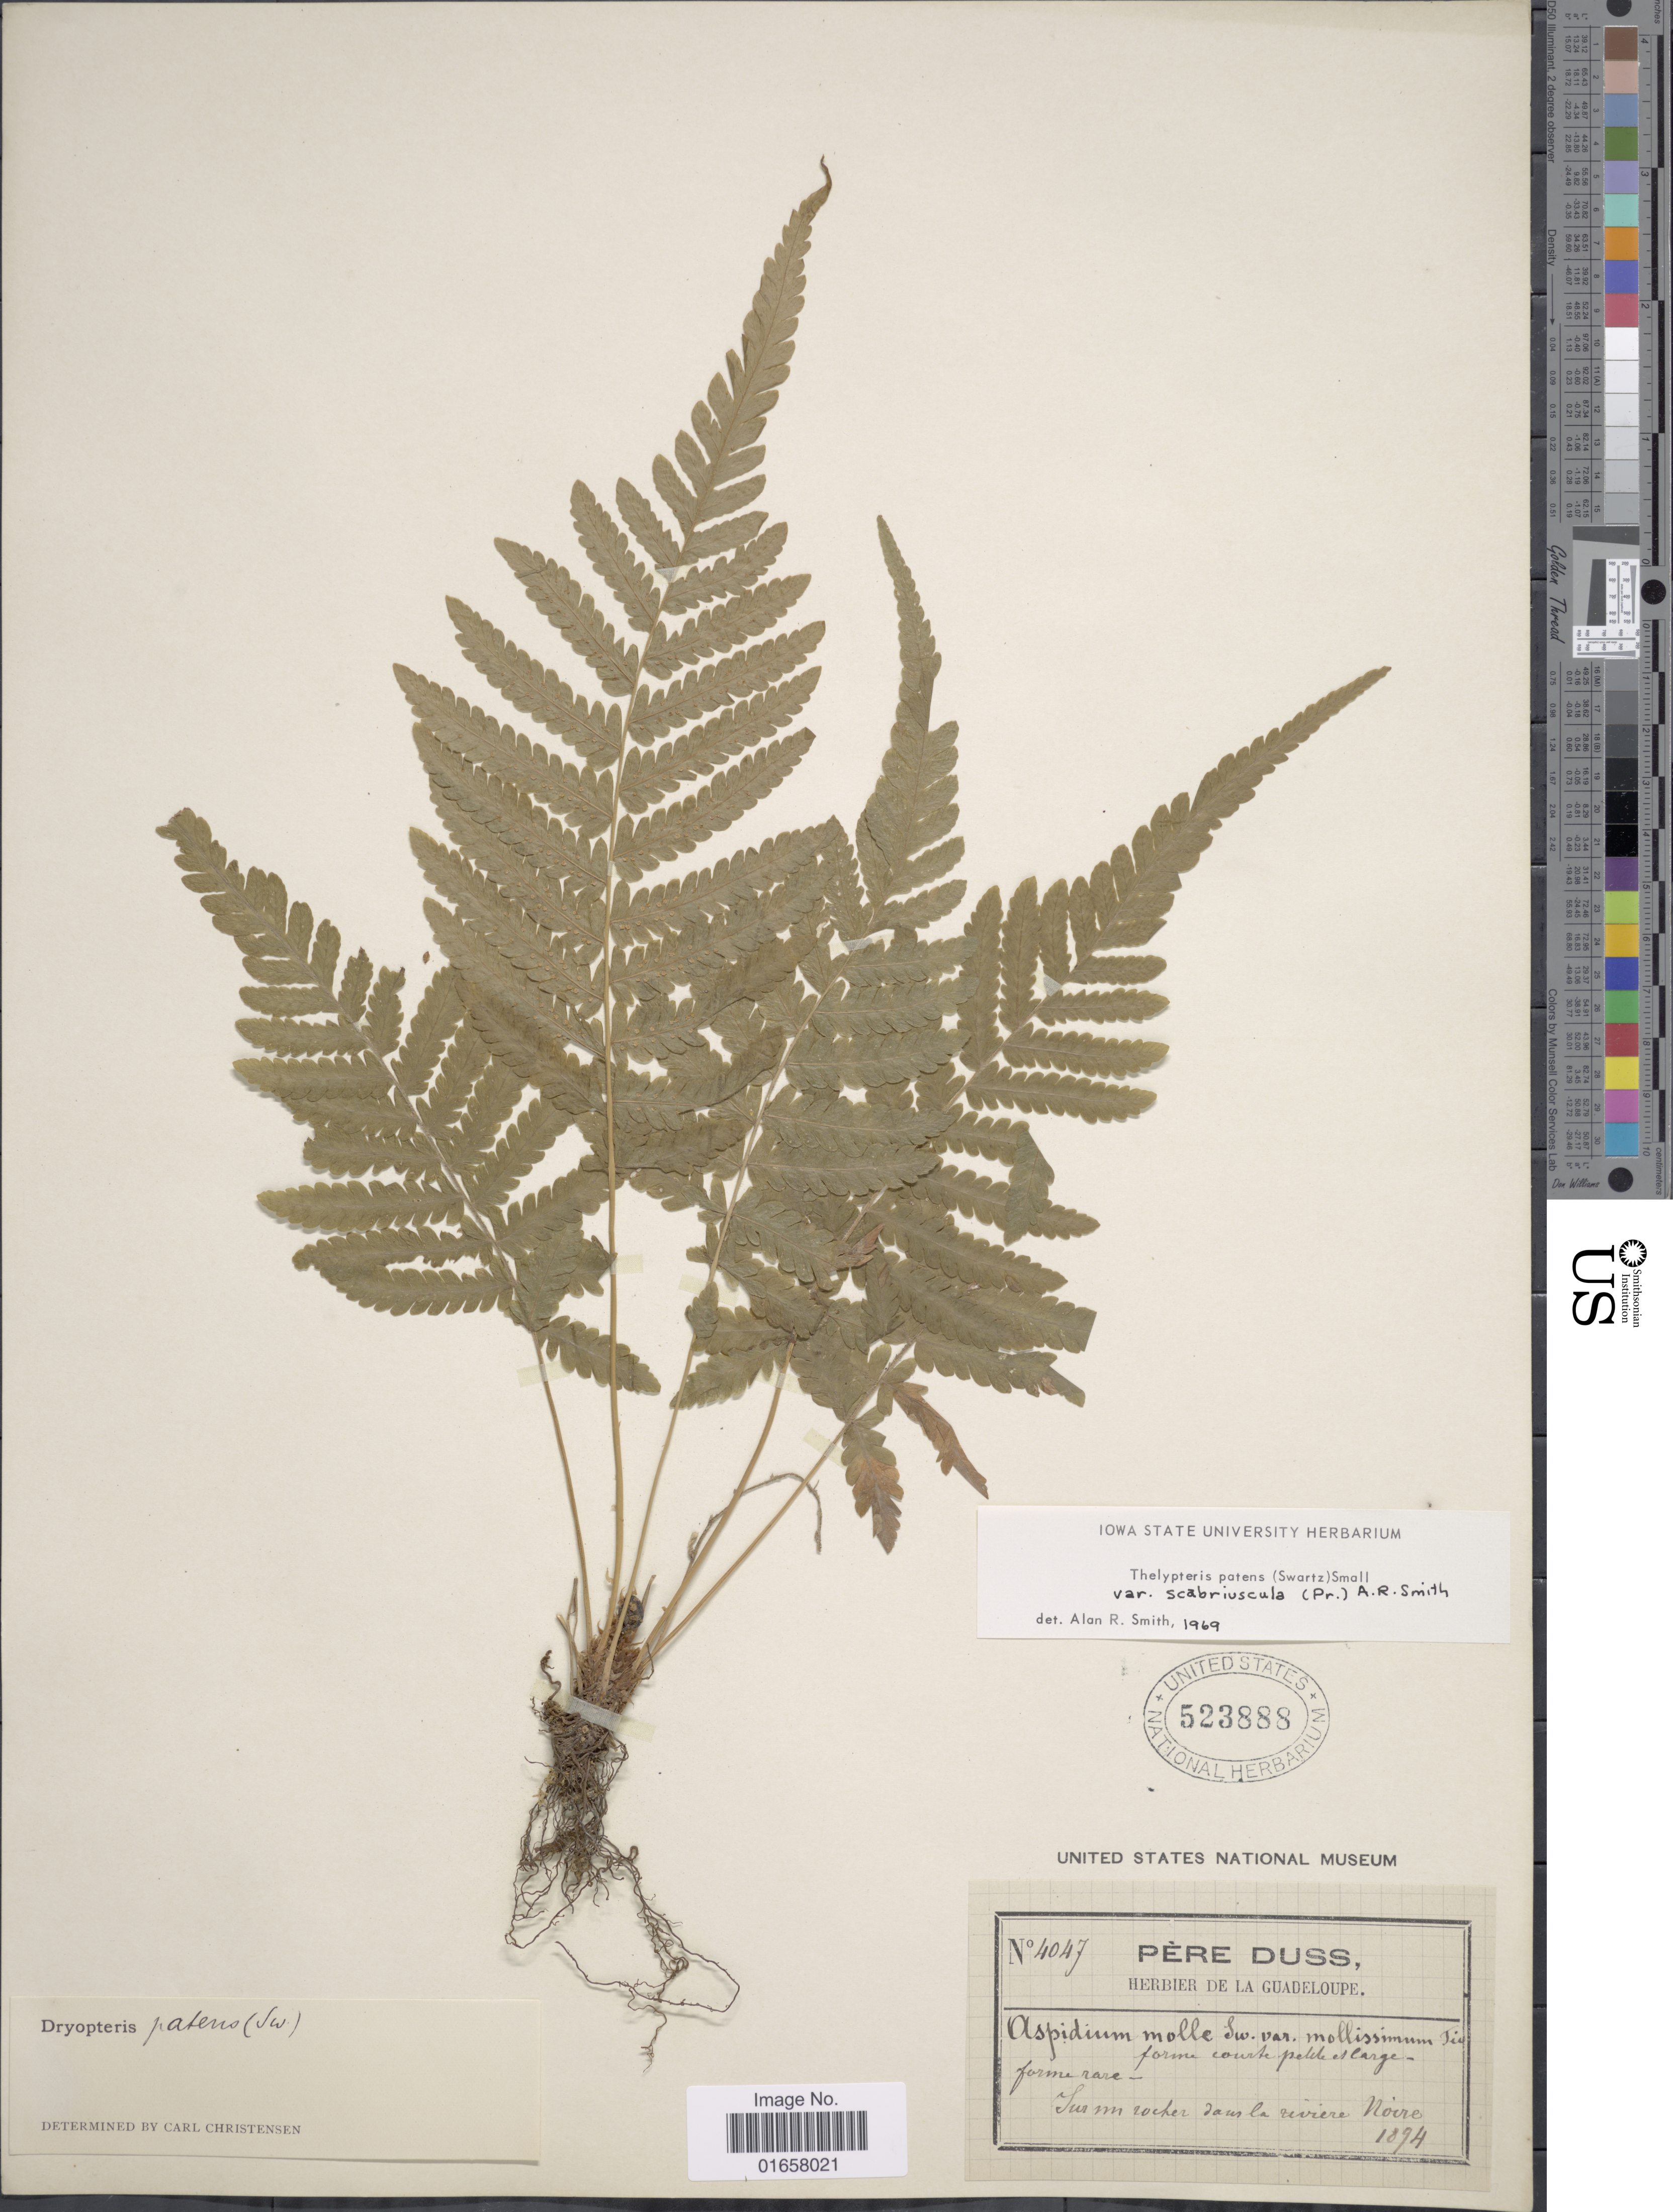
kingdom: Plantae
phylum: Tracheophyta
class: Polypodiopsida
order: Polypodiales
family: Thelypteridaceae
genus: Christella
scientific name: Christella patens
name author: (Sw.) Holttum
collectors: Père Duss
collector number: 4047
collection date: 1894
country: Guadeloupe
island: Leeward Is.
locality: Sur un rocher sous la Riviere Noire.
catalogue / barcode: US 523888